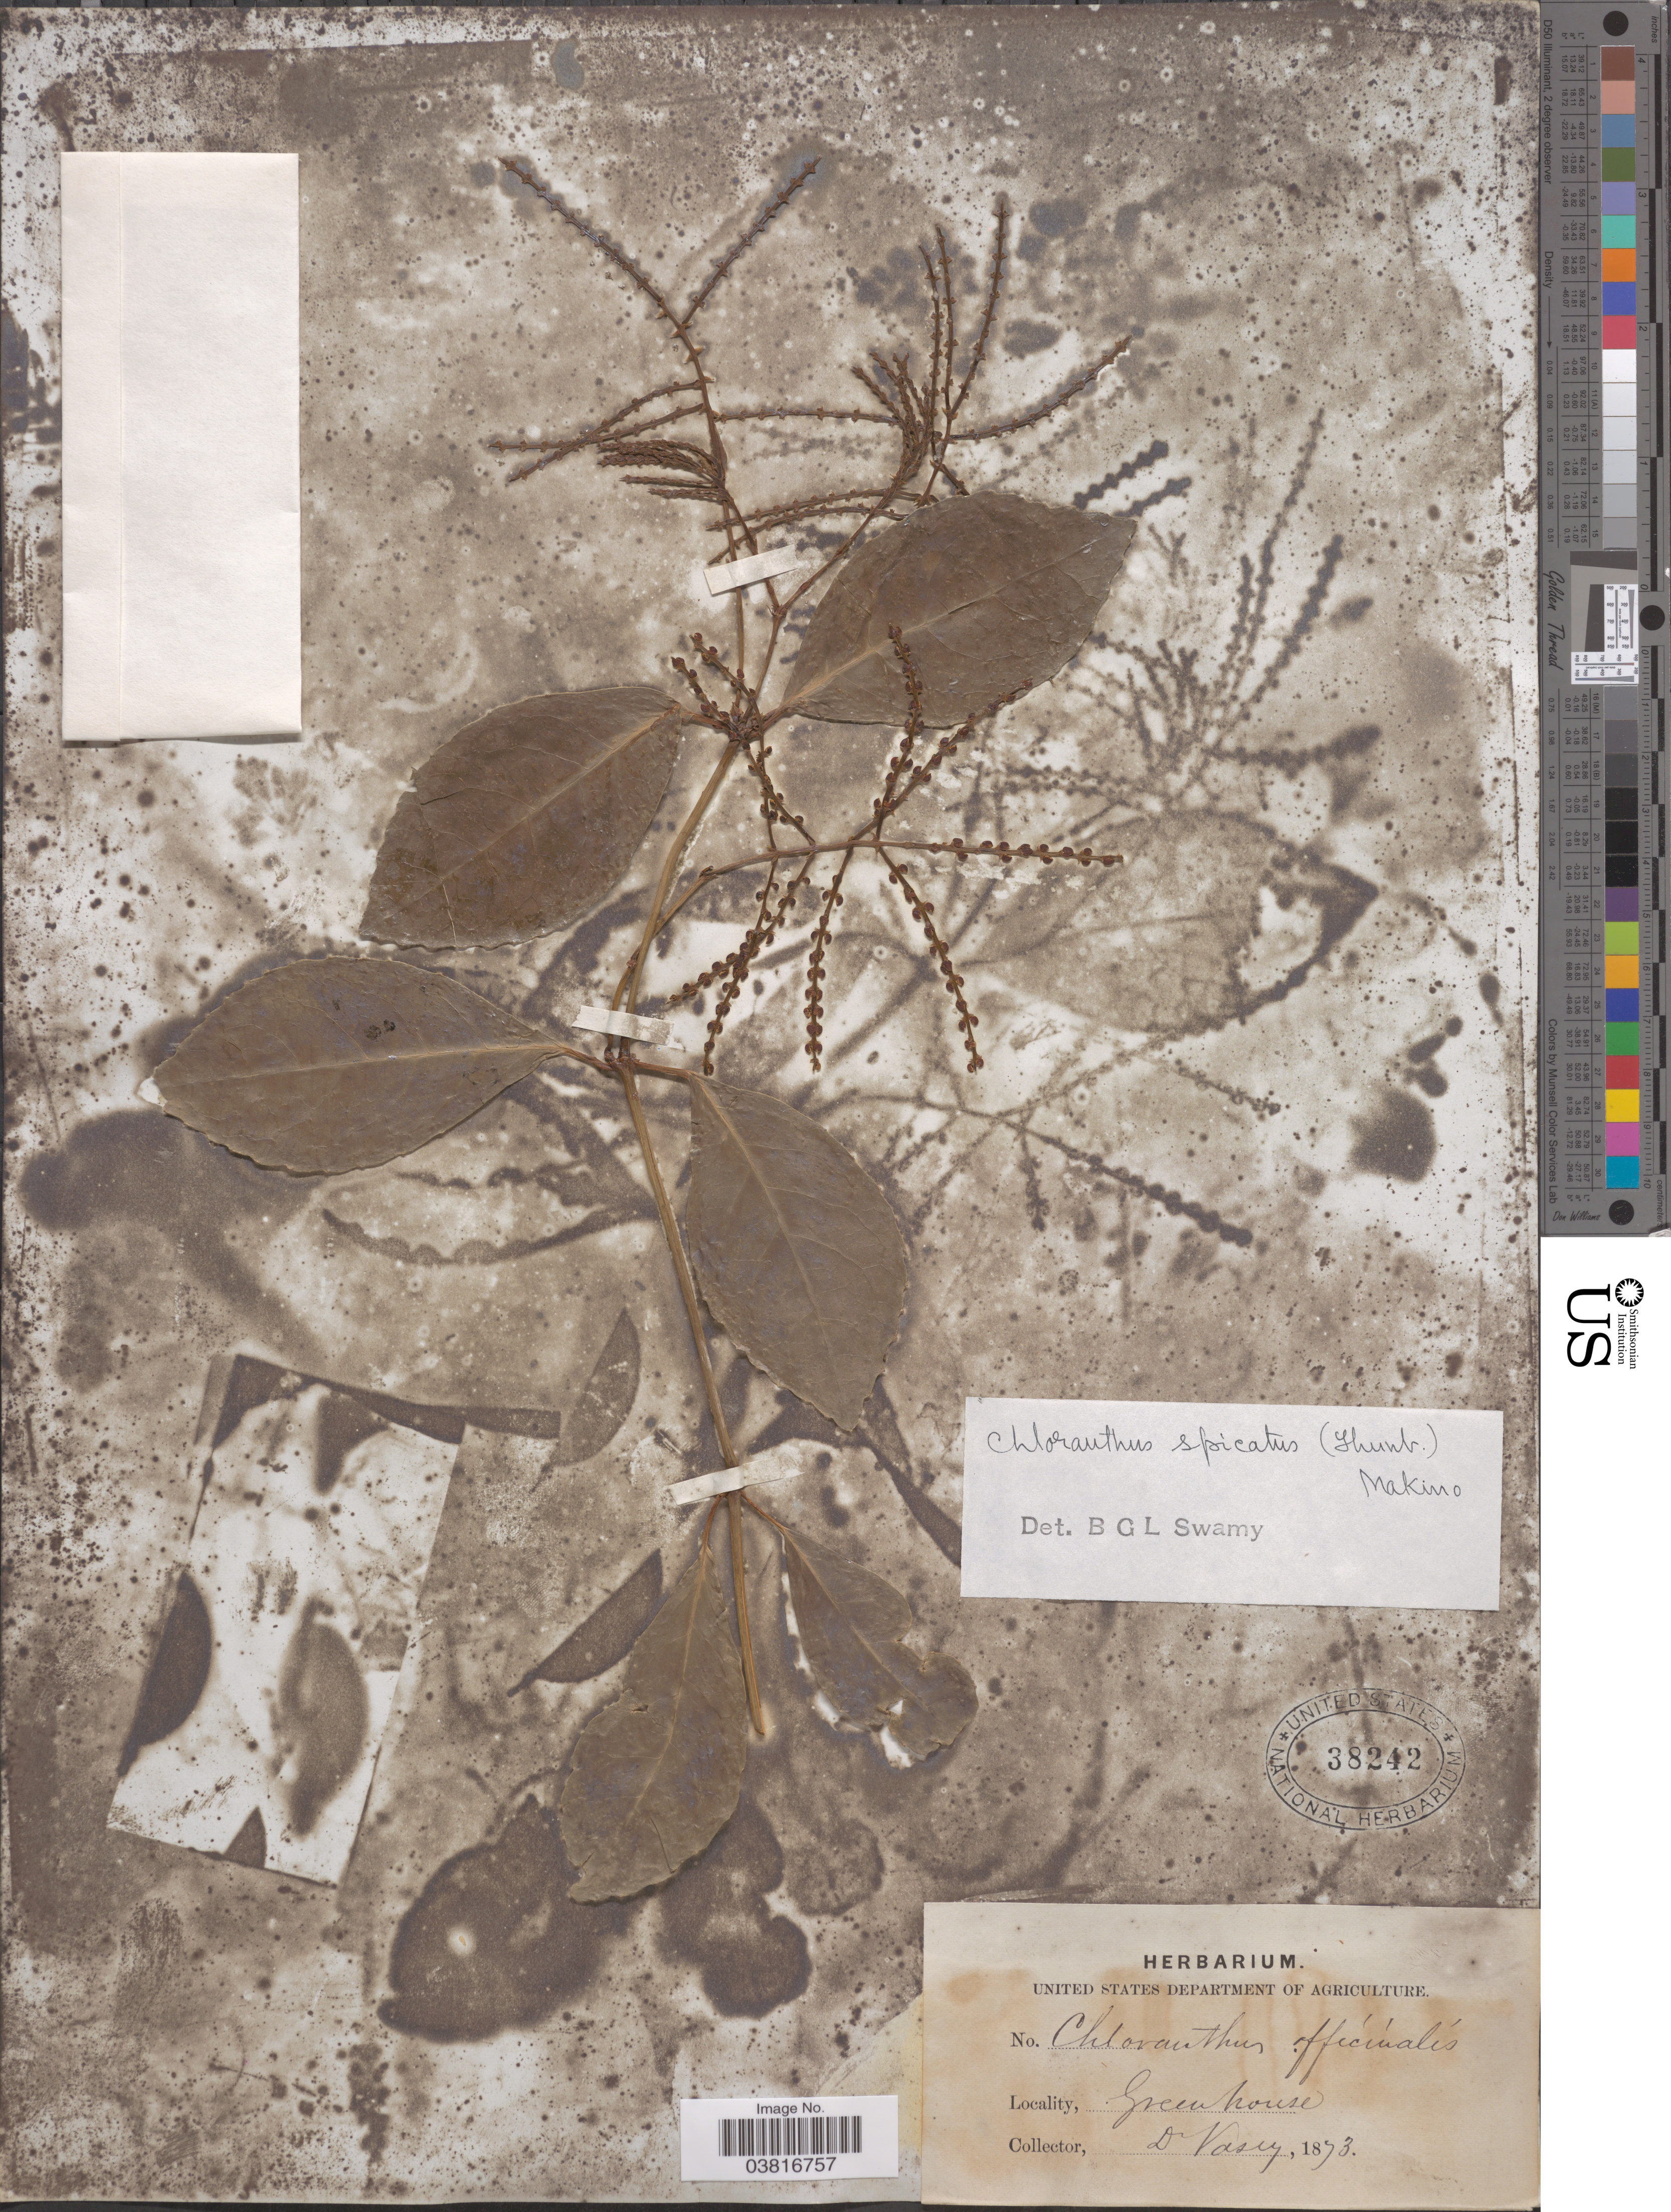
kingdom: Plantae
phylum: Tracheophyta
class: Magnoliopsida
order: Chloranthales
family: Chloranthaceae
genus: Chloranthus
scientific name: Chloranthus spicatus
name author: Makino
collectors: Vasey, --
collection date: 1873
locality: Green house.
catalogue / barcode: US 38242